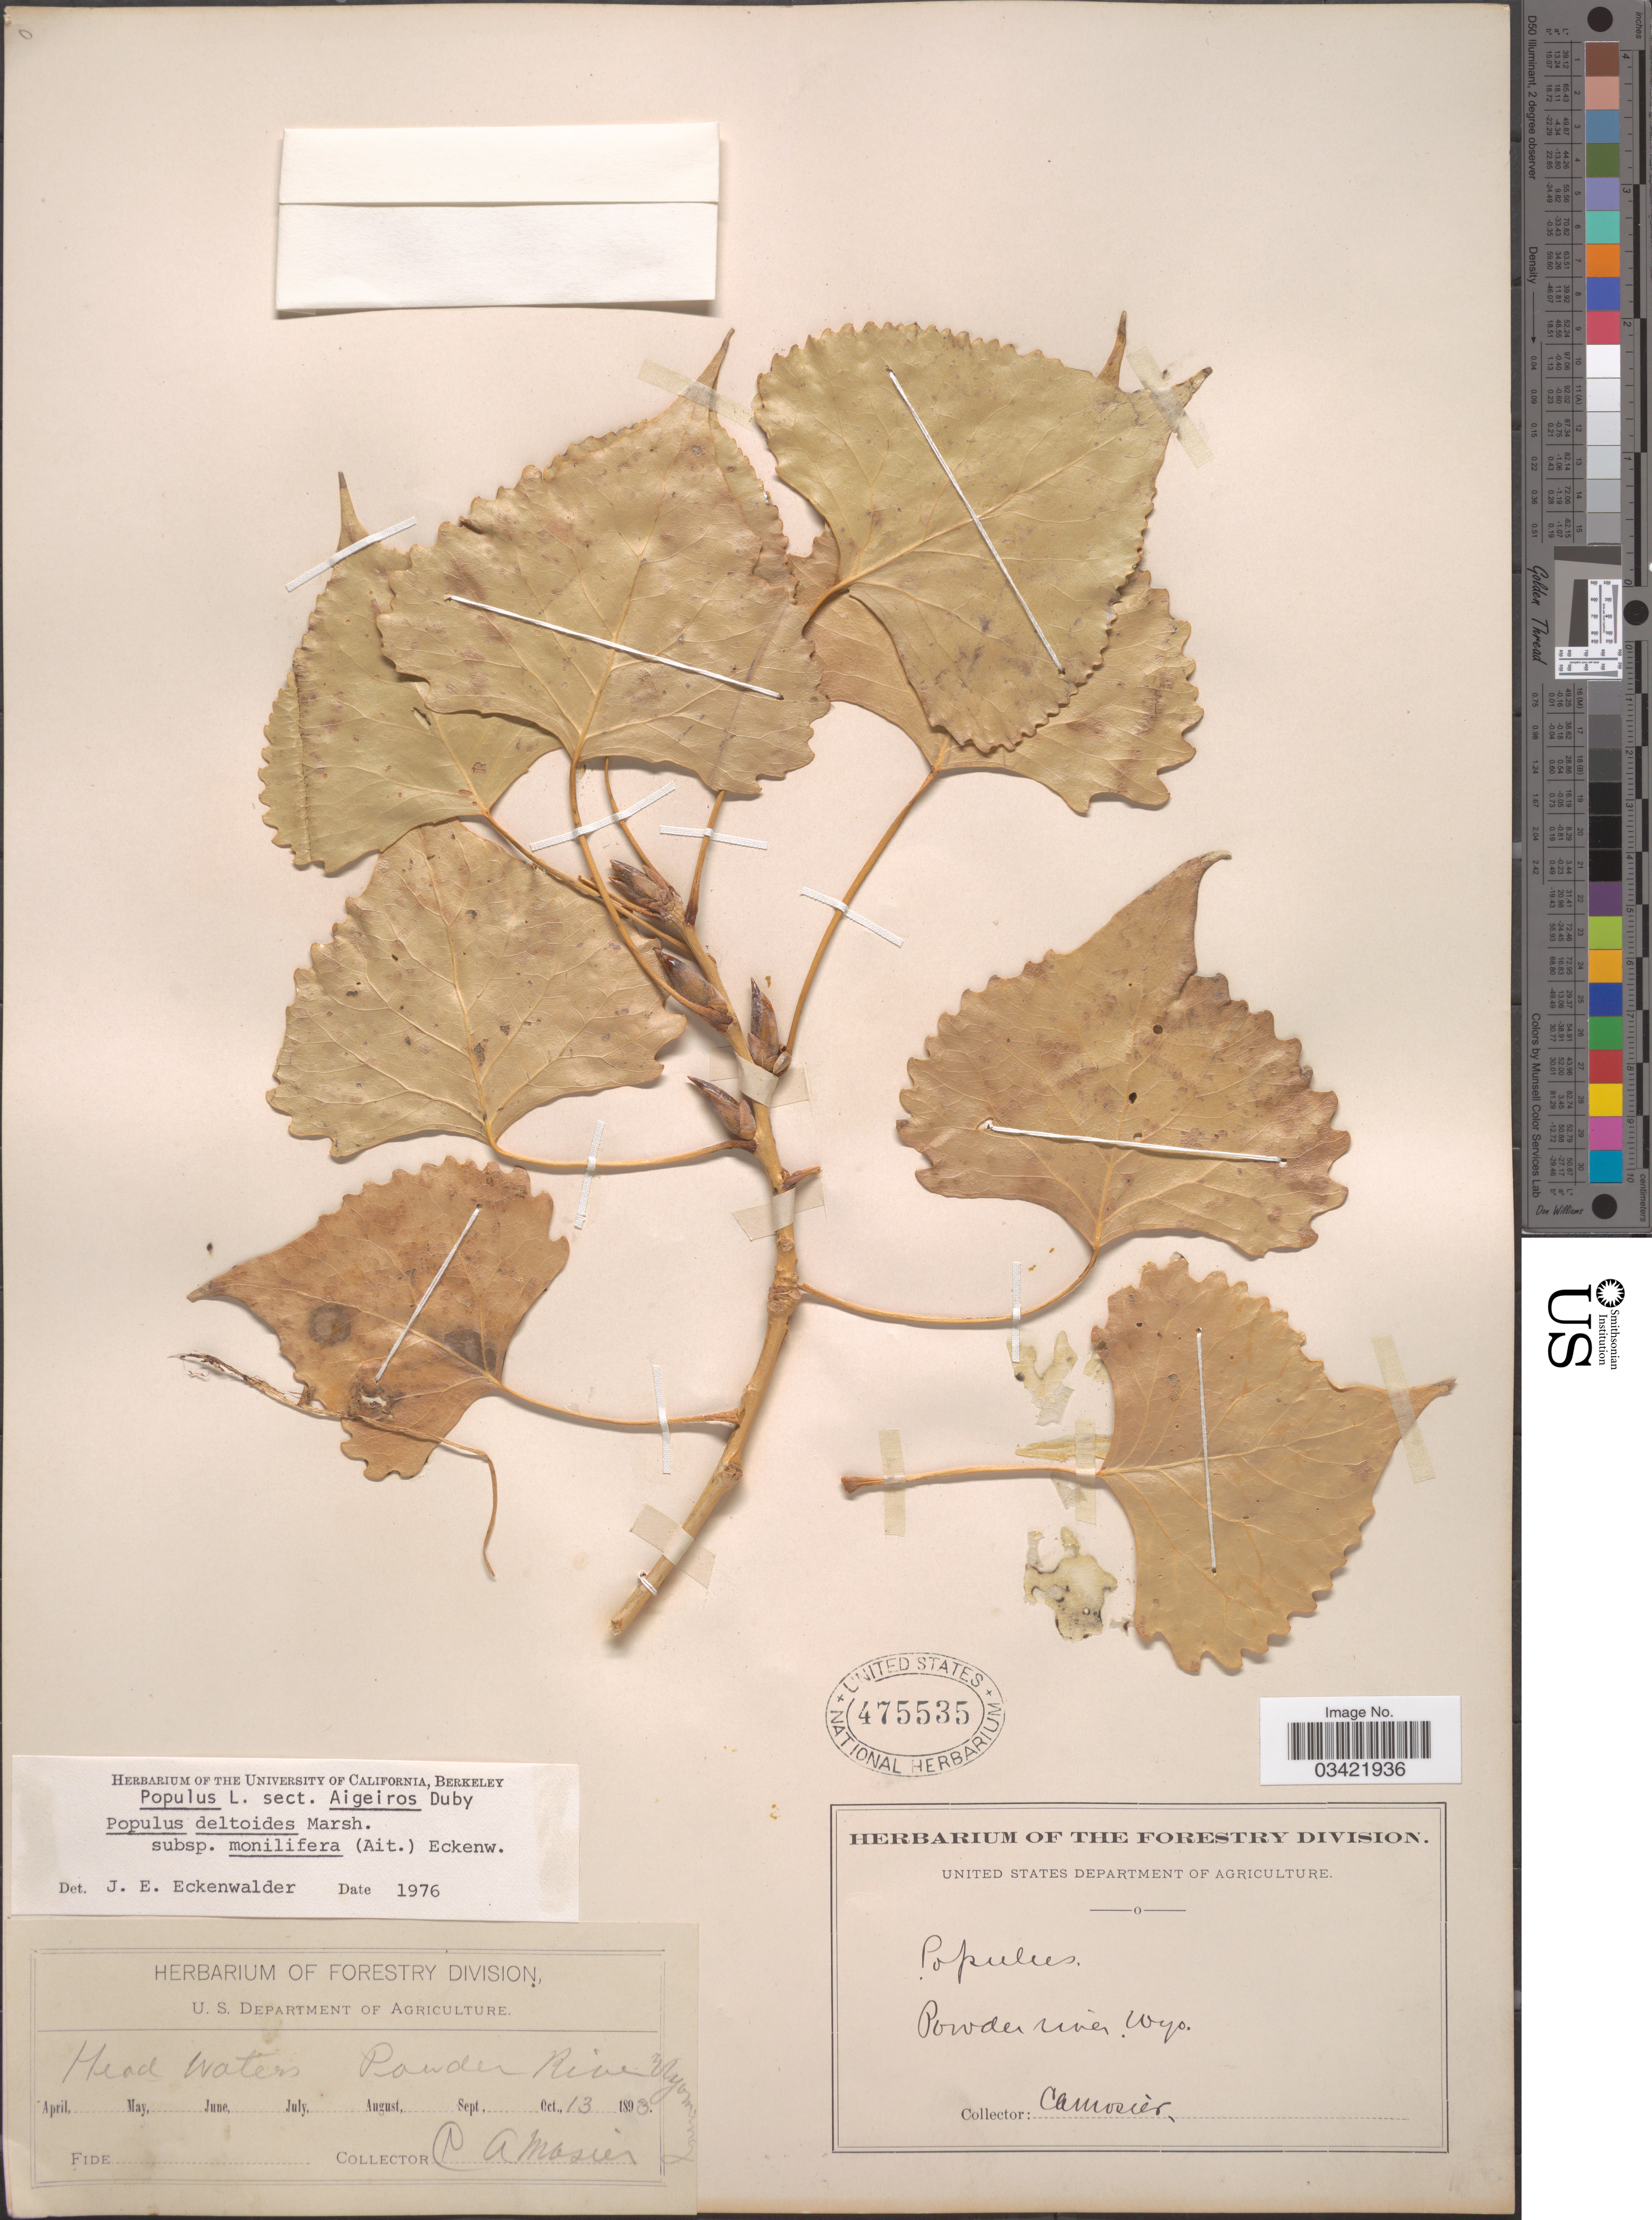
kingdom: Plantae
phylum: Tracheophyta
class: Magnoliopsida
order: Malpighiales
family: Salicaceae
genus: Populus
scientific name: Populus deltoides subsp. monilifera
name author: (Aiton) Eckenw.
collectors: C. A. Mosier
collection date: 1893-10-13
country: United States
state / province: Wyoming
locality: Headwaters Powder River.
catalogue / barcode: US 475535